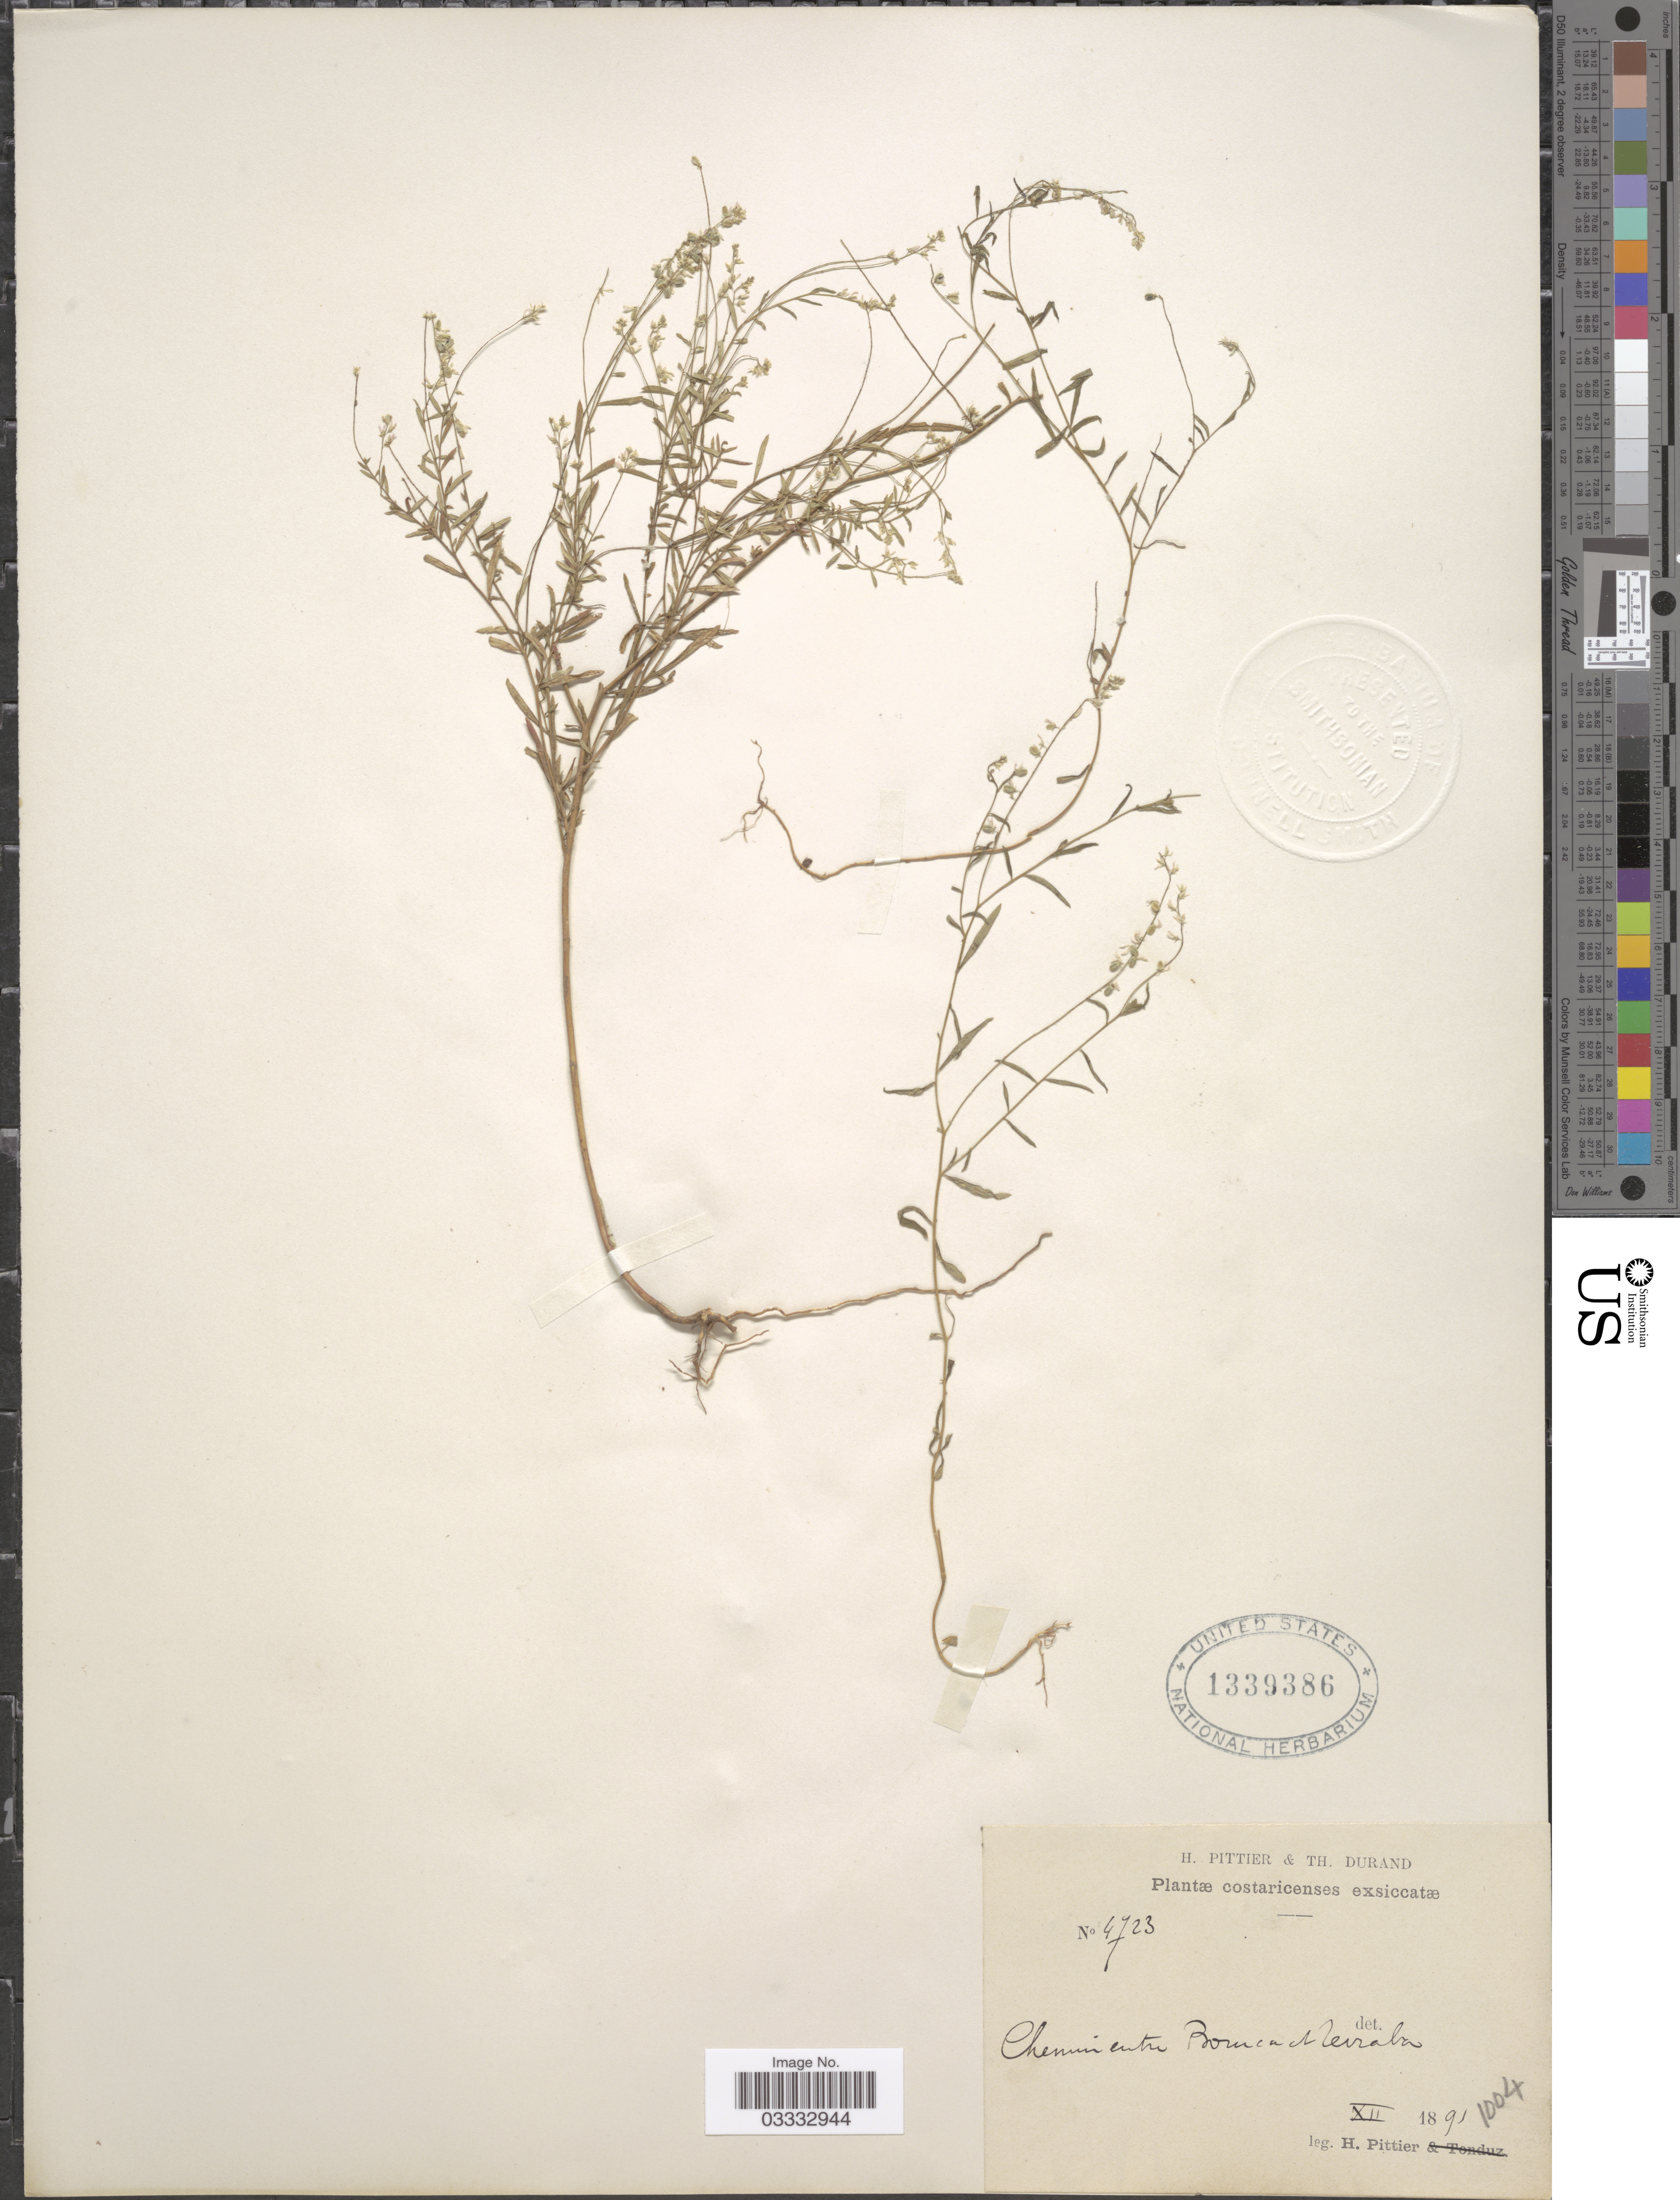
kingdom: Plantae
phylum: Tracheophyta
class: Magnoliopsida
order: Fabales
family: Polygalaceae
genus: Polygala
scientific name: Polygala paniculata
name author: L.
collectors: H. F. Pittier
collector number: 4723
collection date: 1891-12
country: Costa Rica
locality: Chemin entre Boruca et Terraba.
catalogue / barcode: US 1339386